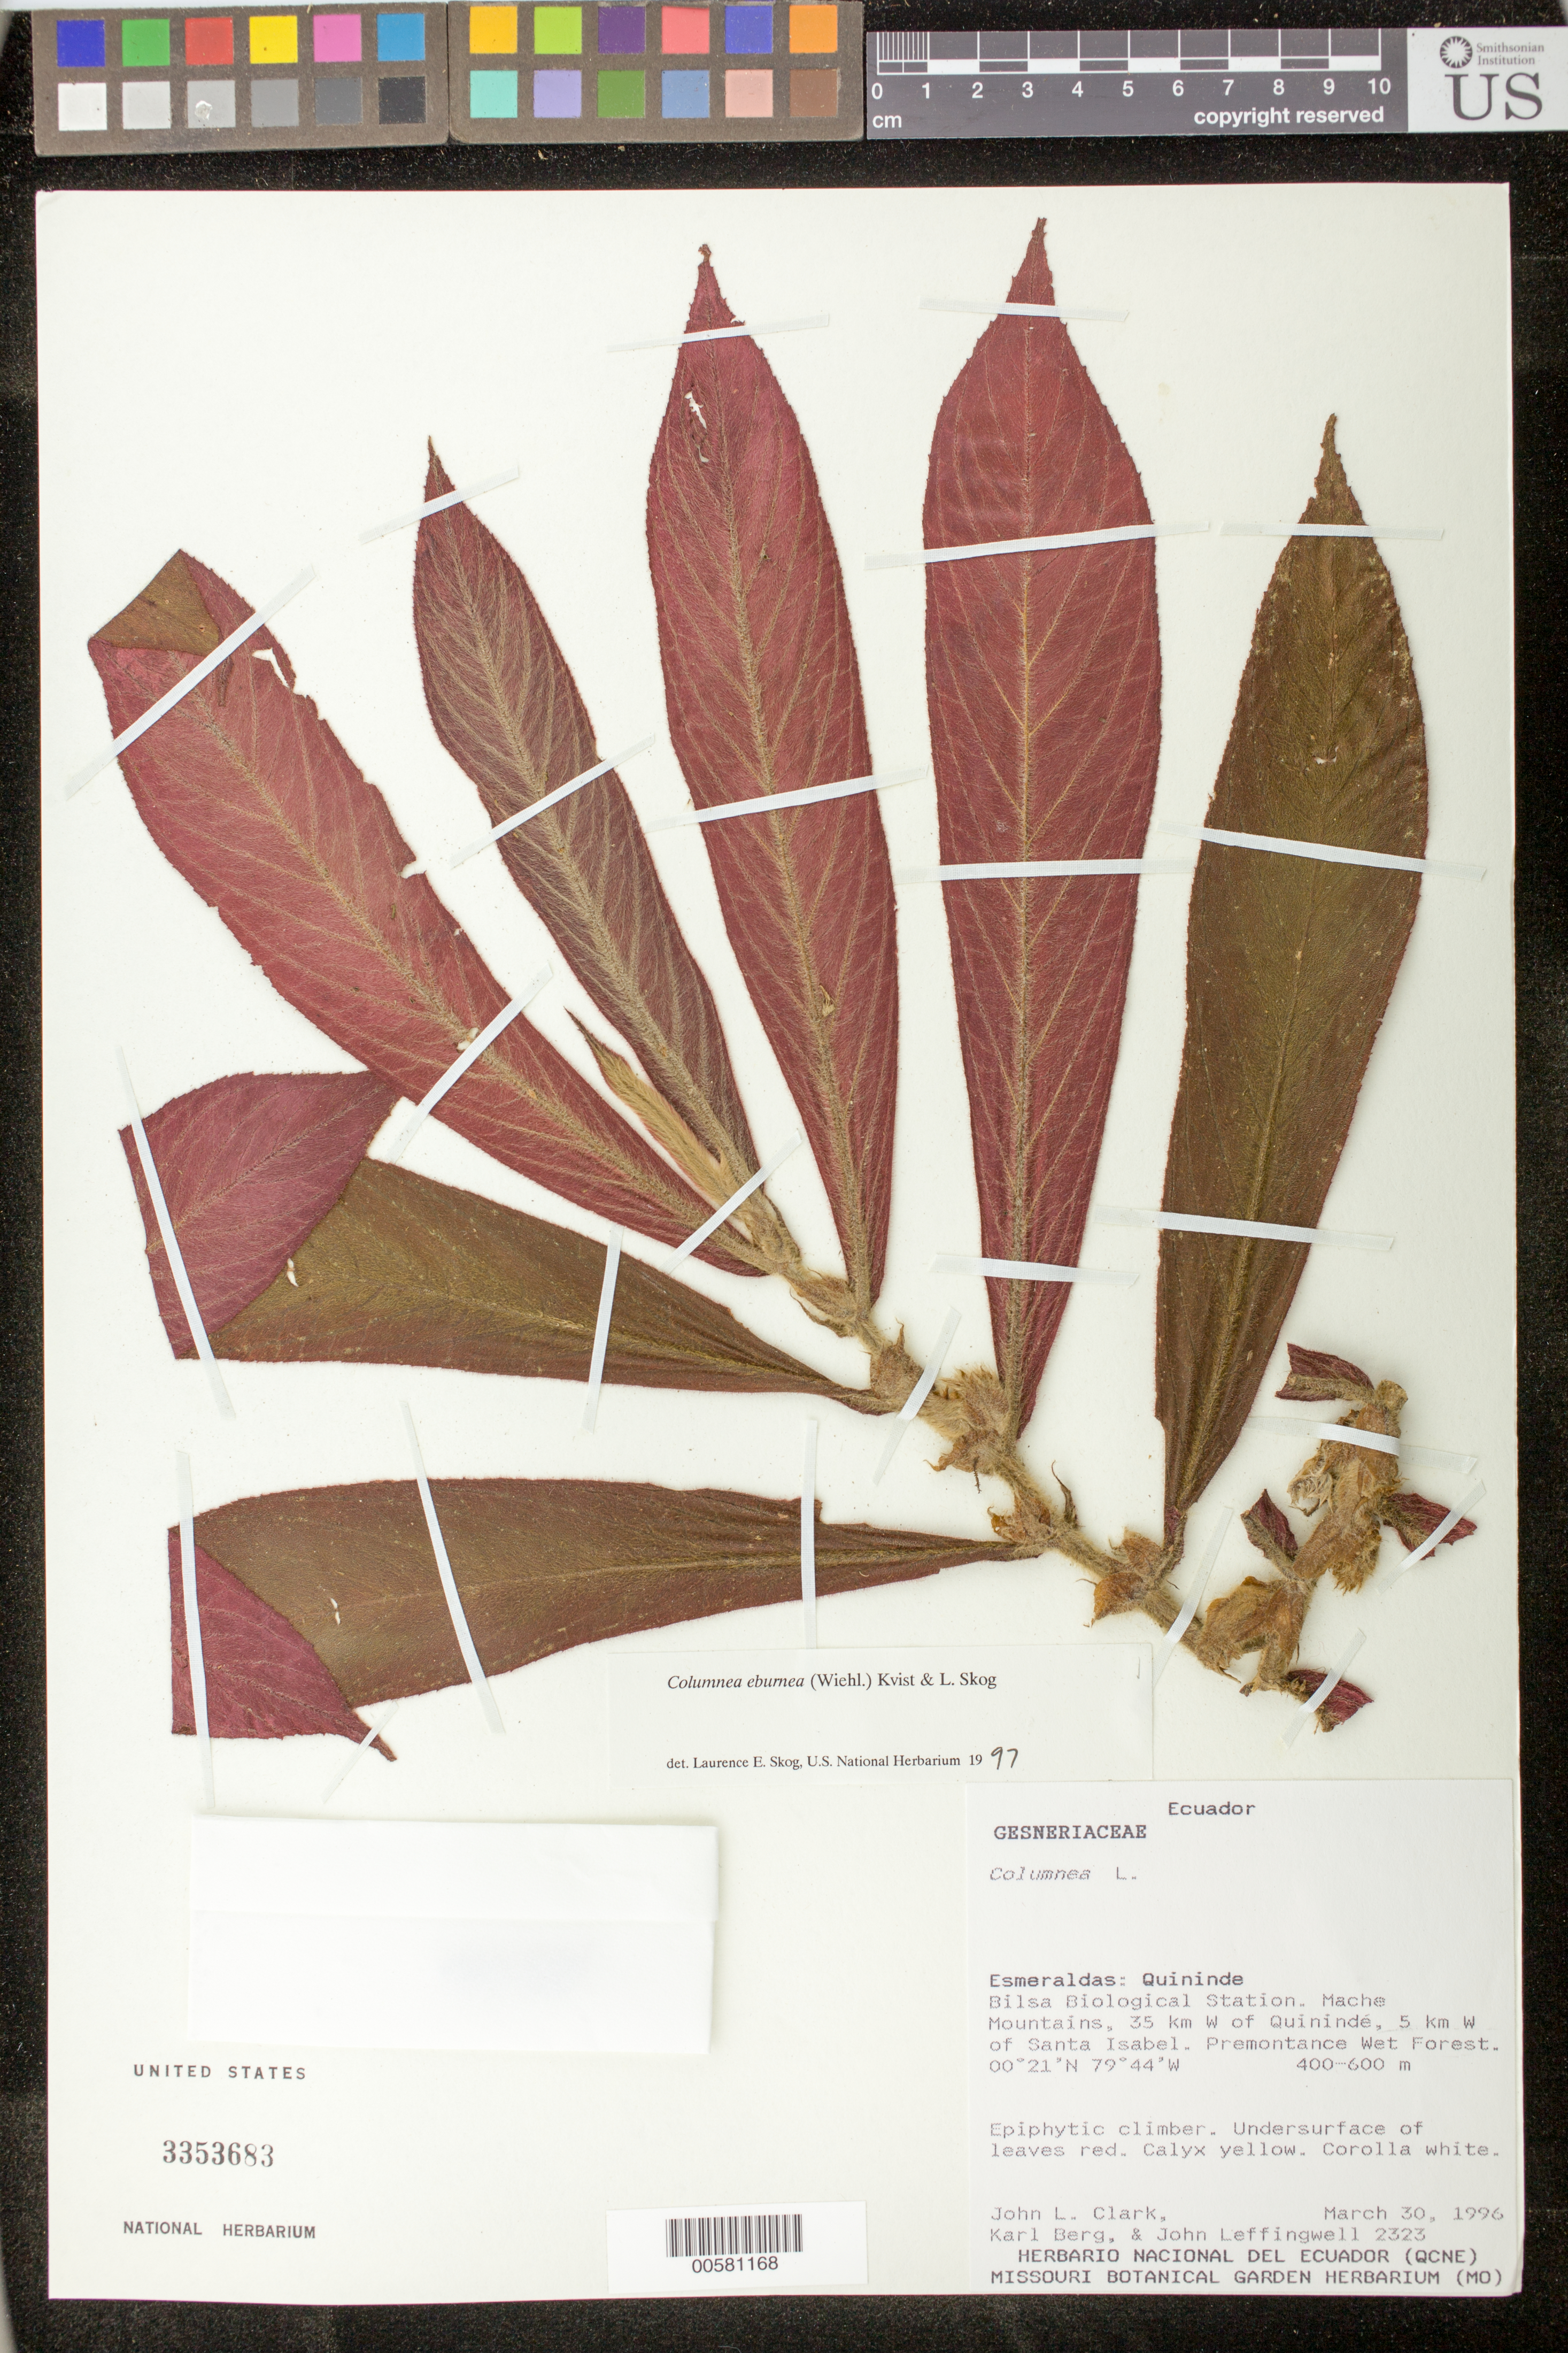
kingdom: Plantae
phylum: Tracheophyta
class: Magnoliopsida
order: Lamiales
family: Gesneriaceae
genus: Columnea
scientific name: Columnea eburnea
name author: (Wiehler) L.P. Kvist & L.E. Skog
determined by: Skog, Laurence E.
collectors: J. L. Clark, K. Berg & J. Leffingwell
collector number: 2323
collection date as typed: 30 Mar 1996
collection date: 1996-03-30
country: Ecuador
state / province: Esmeraldas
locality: Quininde, Bilsa Biological Station, Mache Mountains, 35 km W of Quinindé, 5 km W of Santa Isabel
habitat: Premontane wet forest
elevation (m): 400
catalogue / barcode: US 3353683